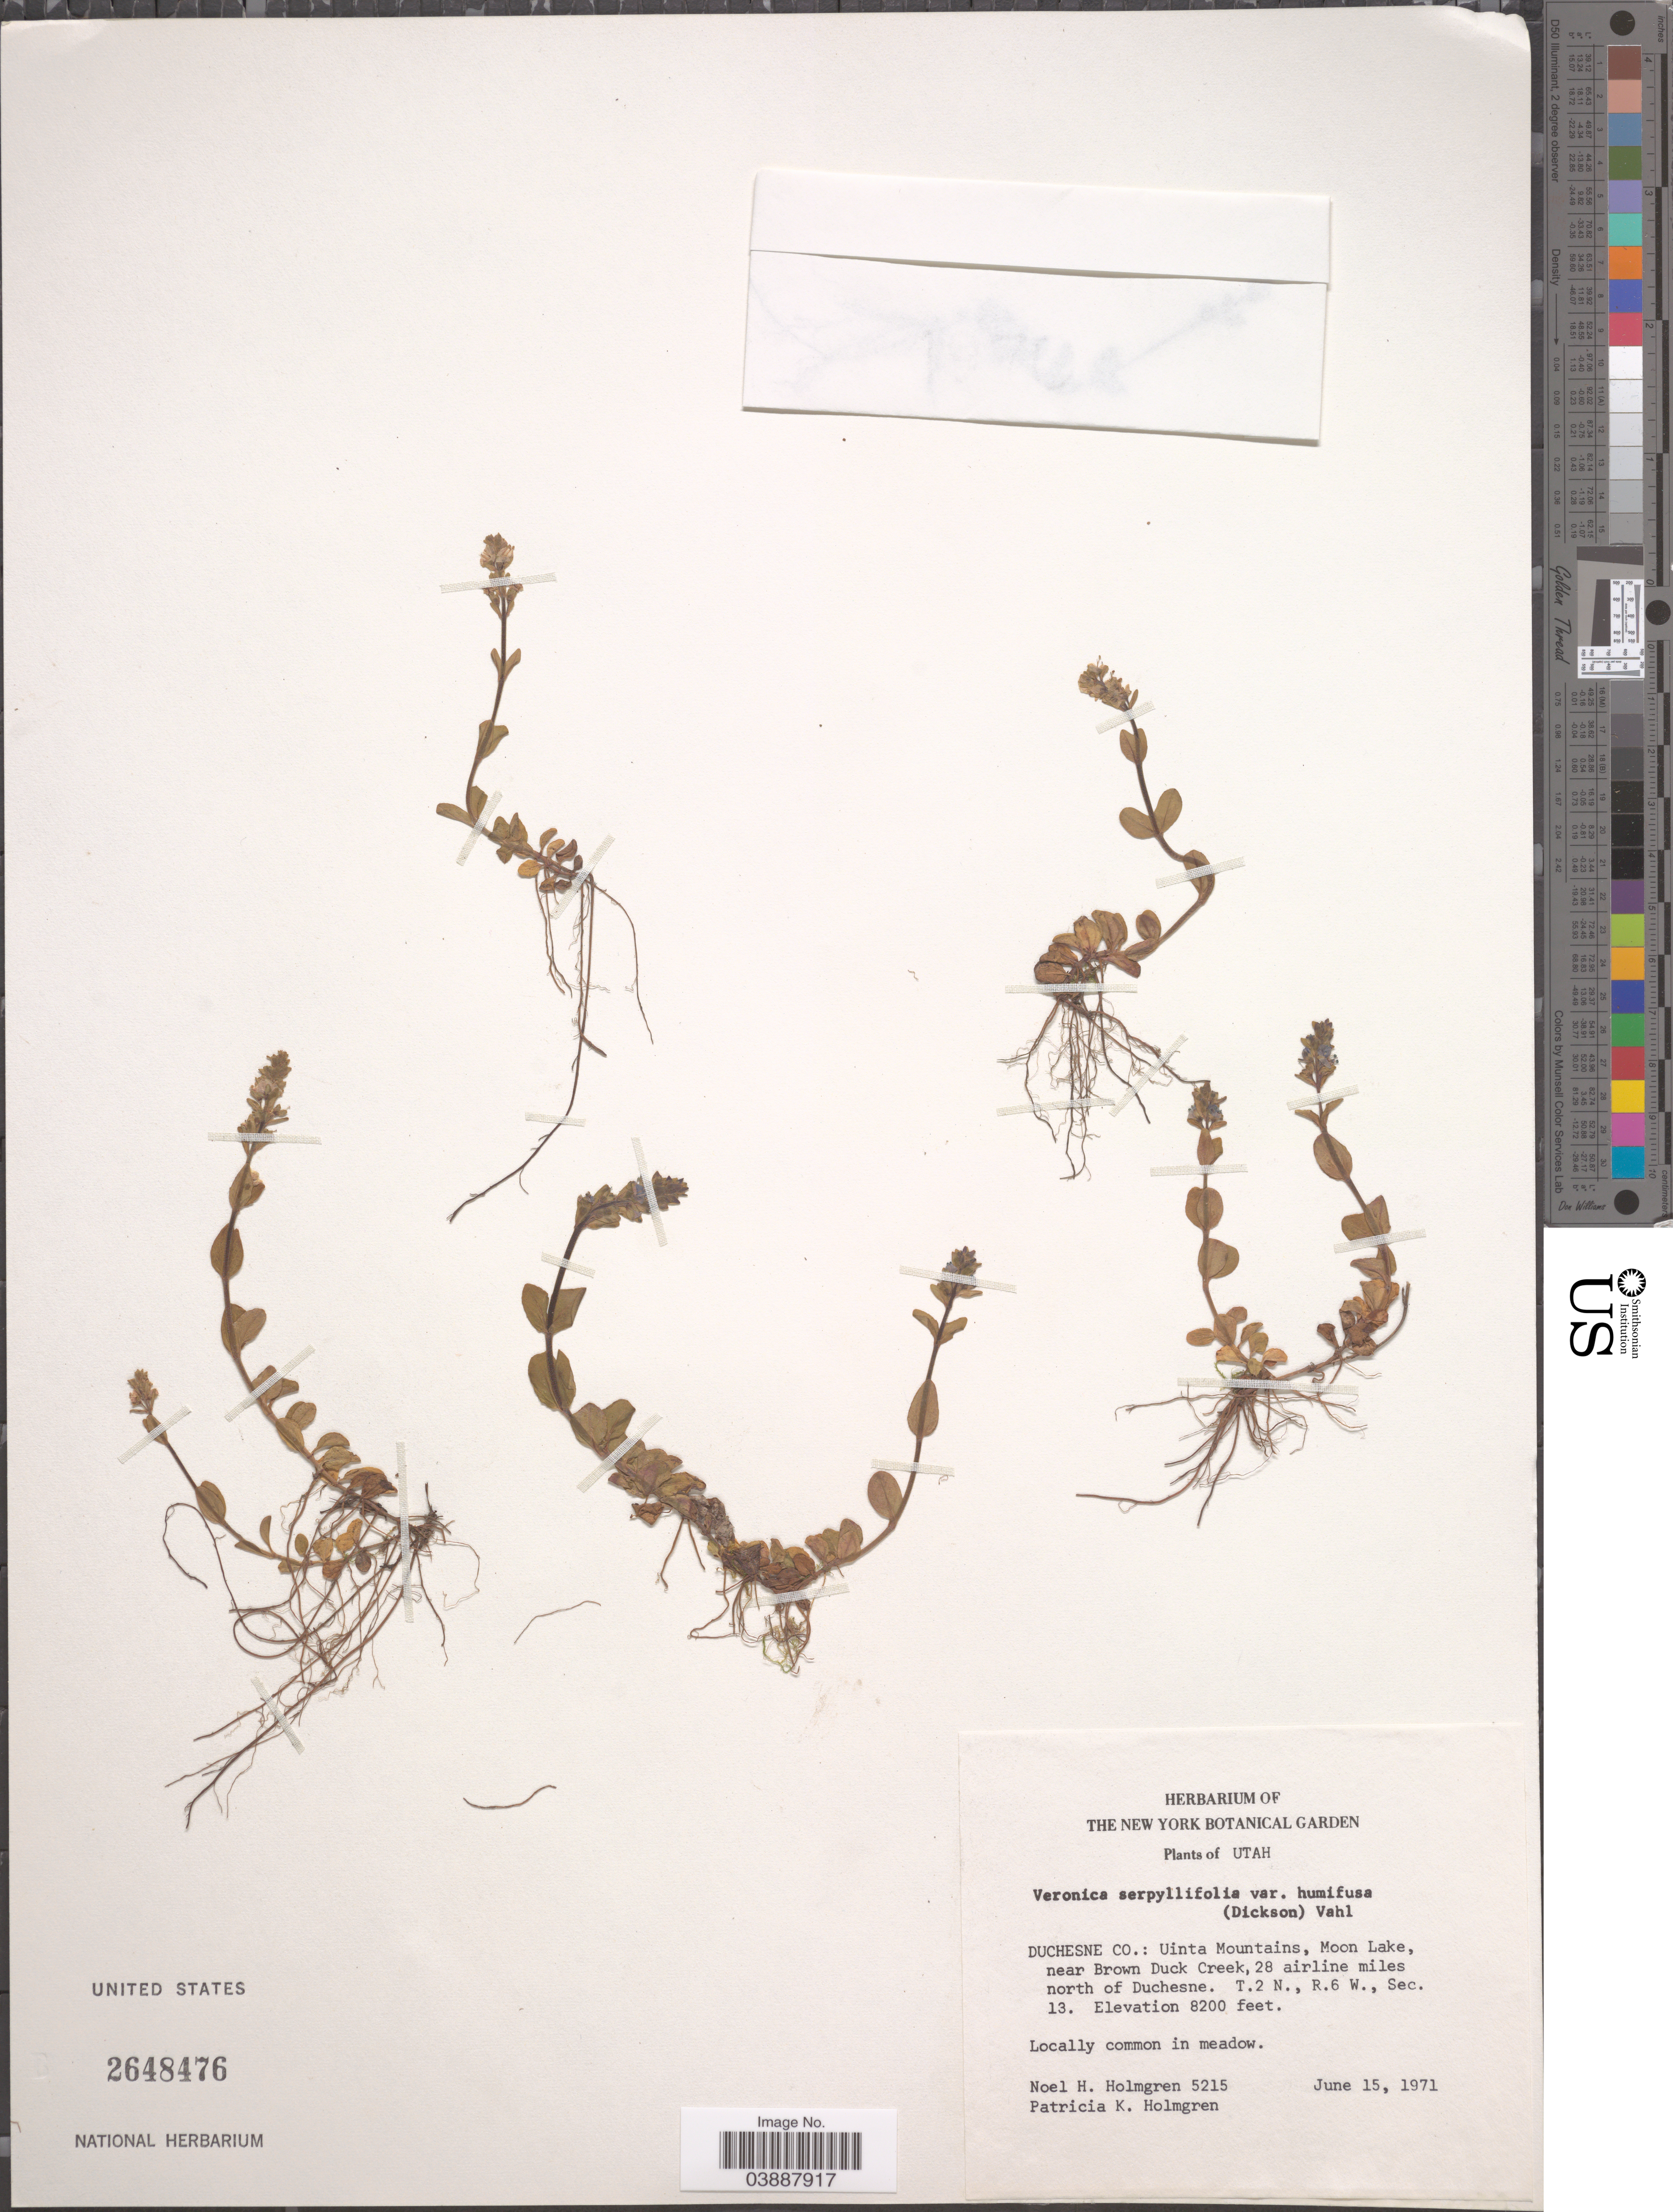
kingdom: Plantae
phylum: Tracheophyta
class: Magnoliopsida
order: Lamiales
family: Plantaginaceae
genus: Veronica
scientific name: Veronica serpyllifolia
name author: L.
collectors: N. H. Holmgren & P. K. Holmgren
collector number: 5215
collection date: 1971-06-15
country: United States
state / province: Utah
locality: Duchesne Co.: Uinta Mountains, Moon Lake, near Brown Duck Creek, 28 airline miles north of Duchesne. T. 2 N., R.6 W., Sec.13.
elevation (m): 2499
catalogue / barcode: US 2648476